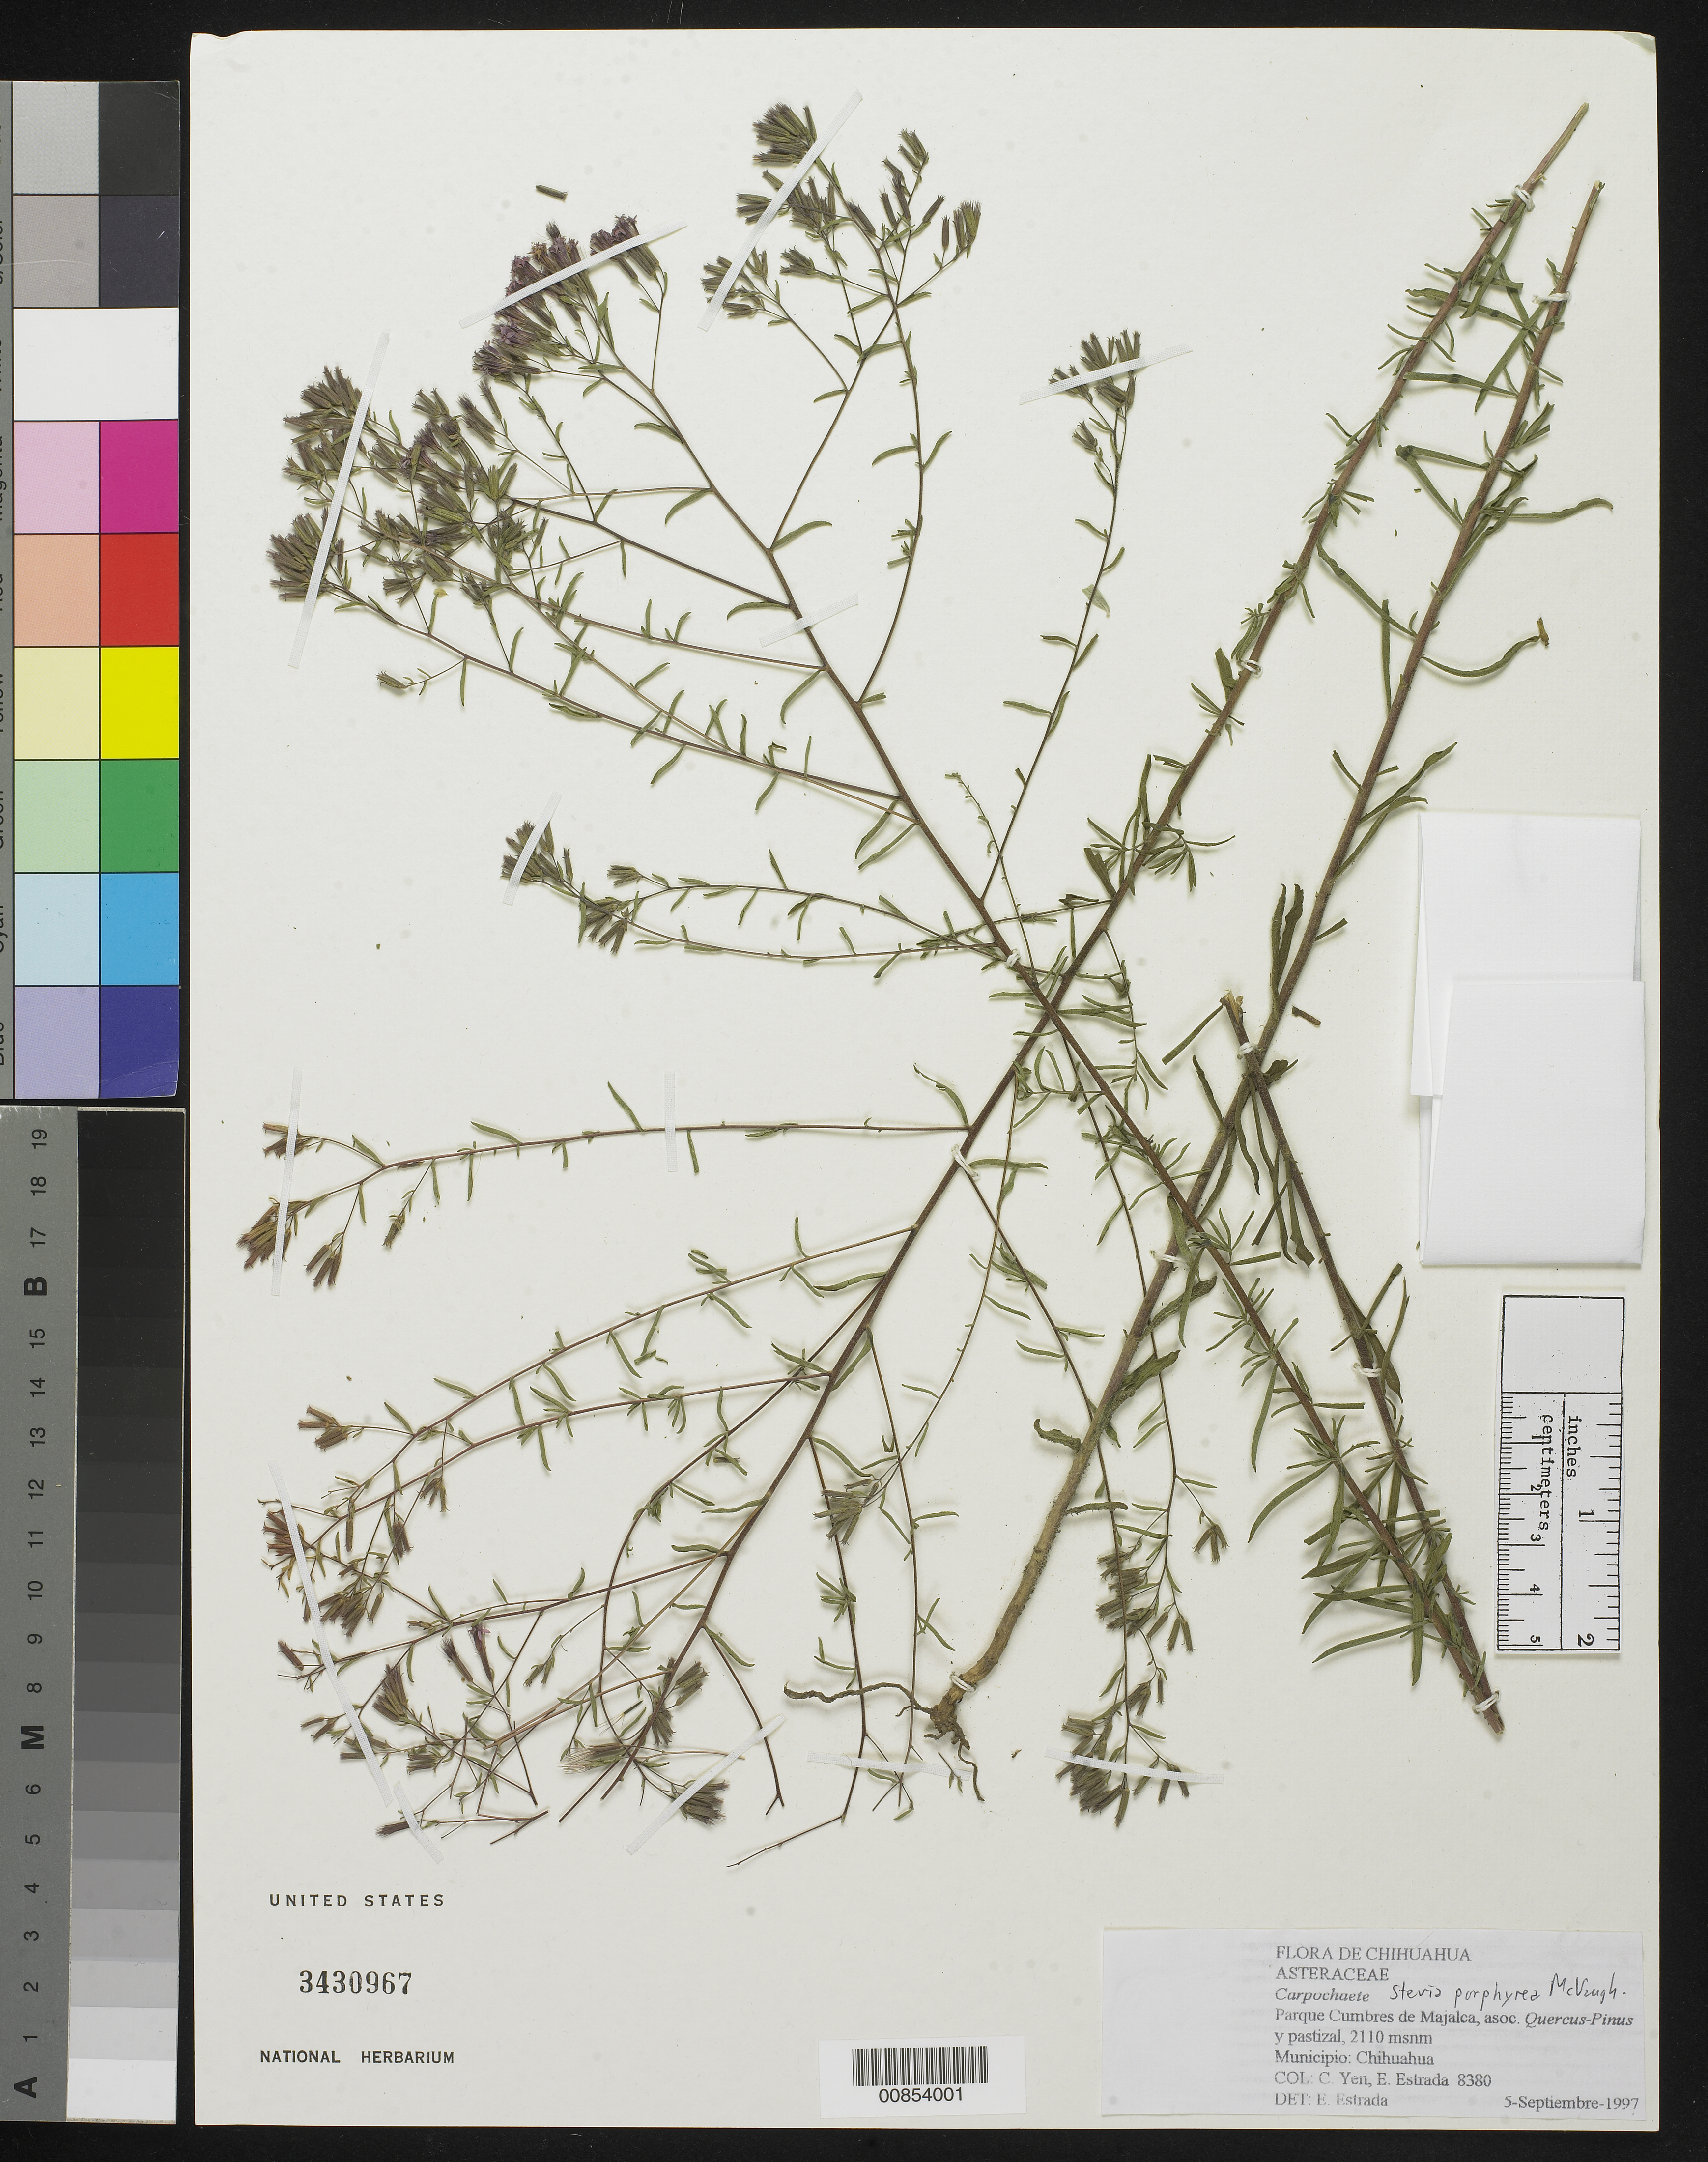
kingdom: Plantae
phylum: Tracheophyta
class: Magnoliopsida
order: Asterales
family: Asteraceae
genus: Stevia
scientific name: Stevia porphyrea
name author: McVaugh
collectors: Y. C. Yang & E. Estrada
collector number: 8380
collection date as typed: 05 Sep 1997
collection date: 1997-09-05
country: Mexico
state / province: Chihuahua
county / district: Chihuahua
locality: Parque Cumbres de Majalca.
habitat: Asoc. Quercus-Pinus y pastizal.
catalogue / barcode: US 3430967